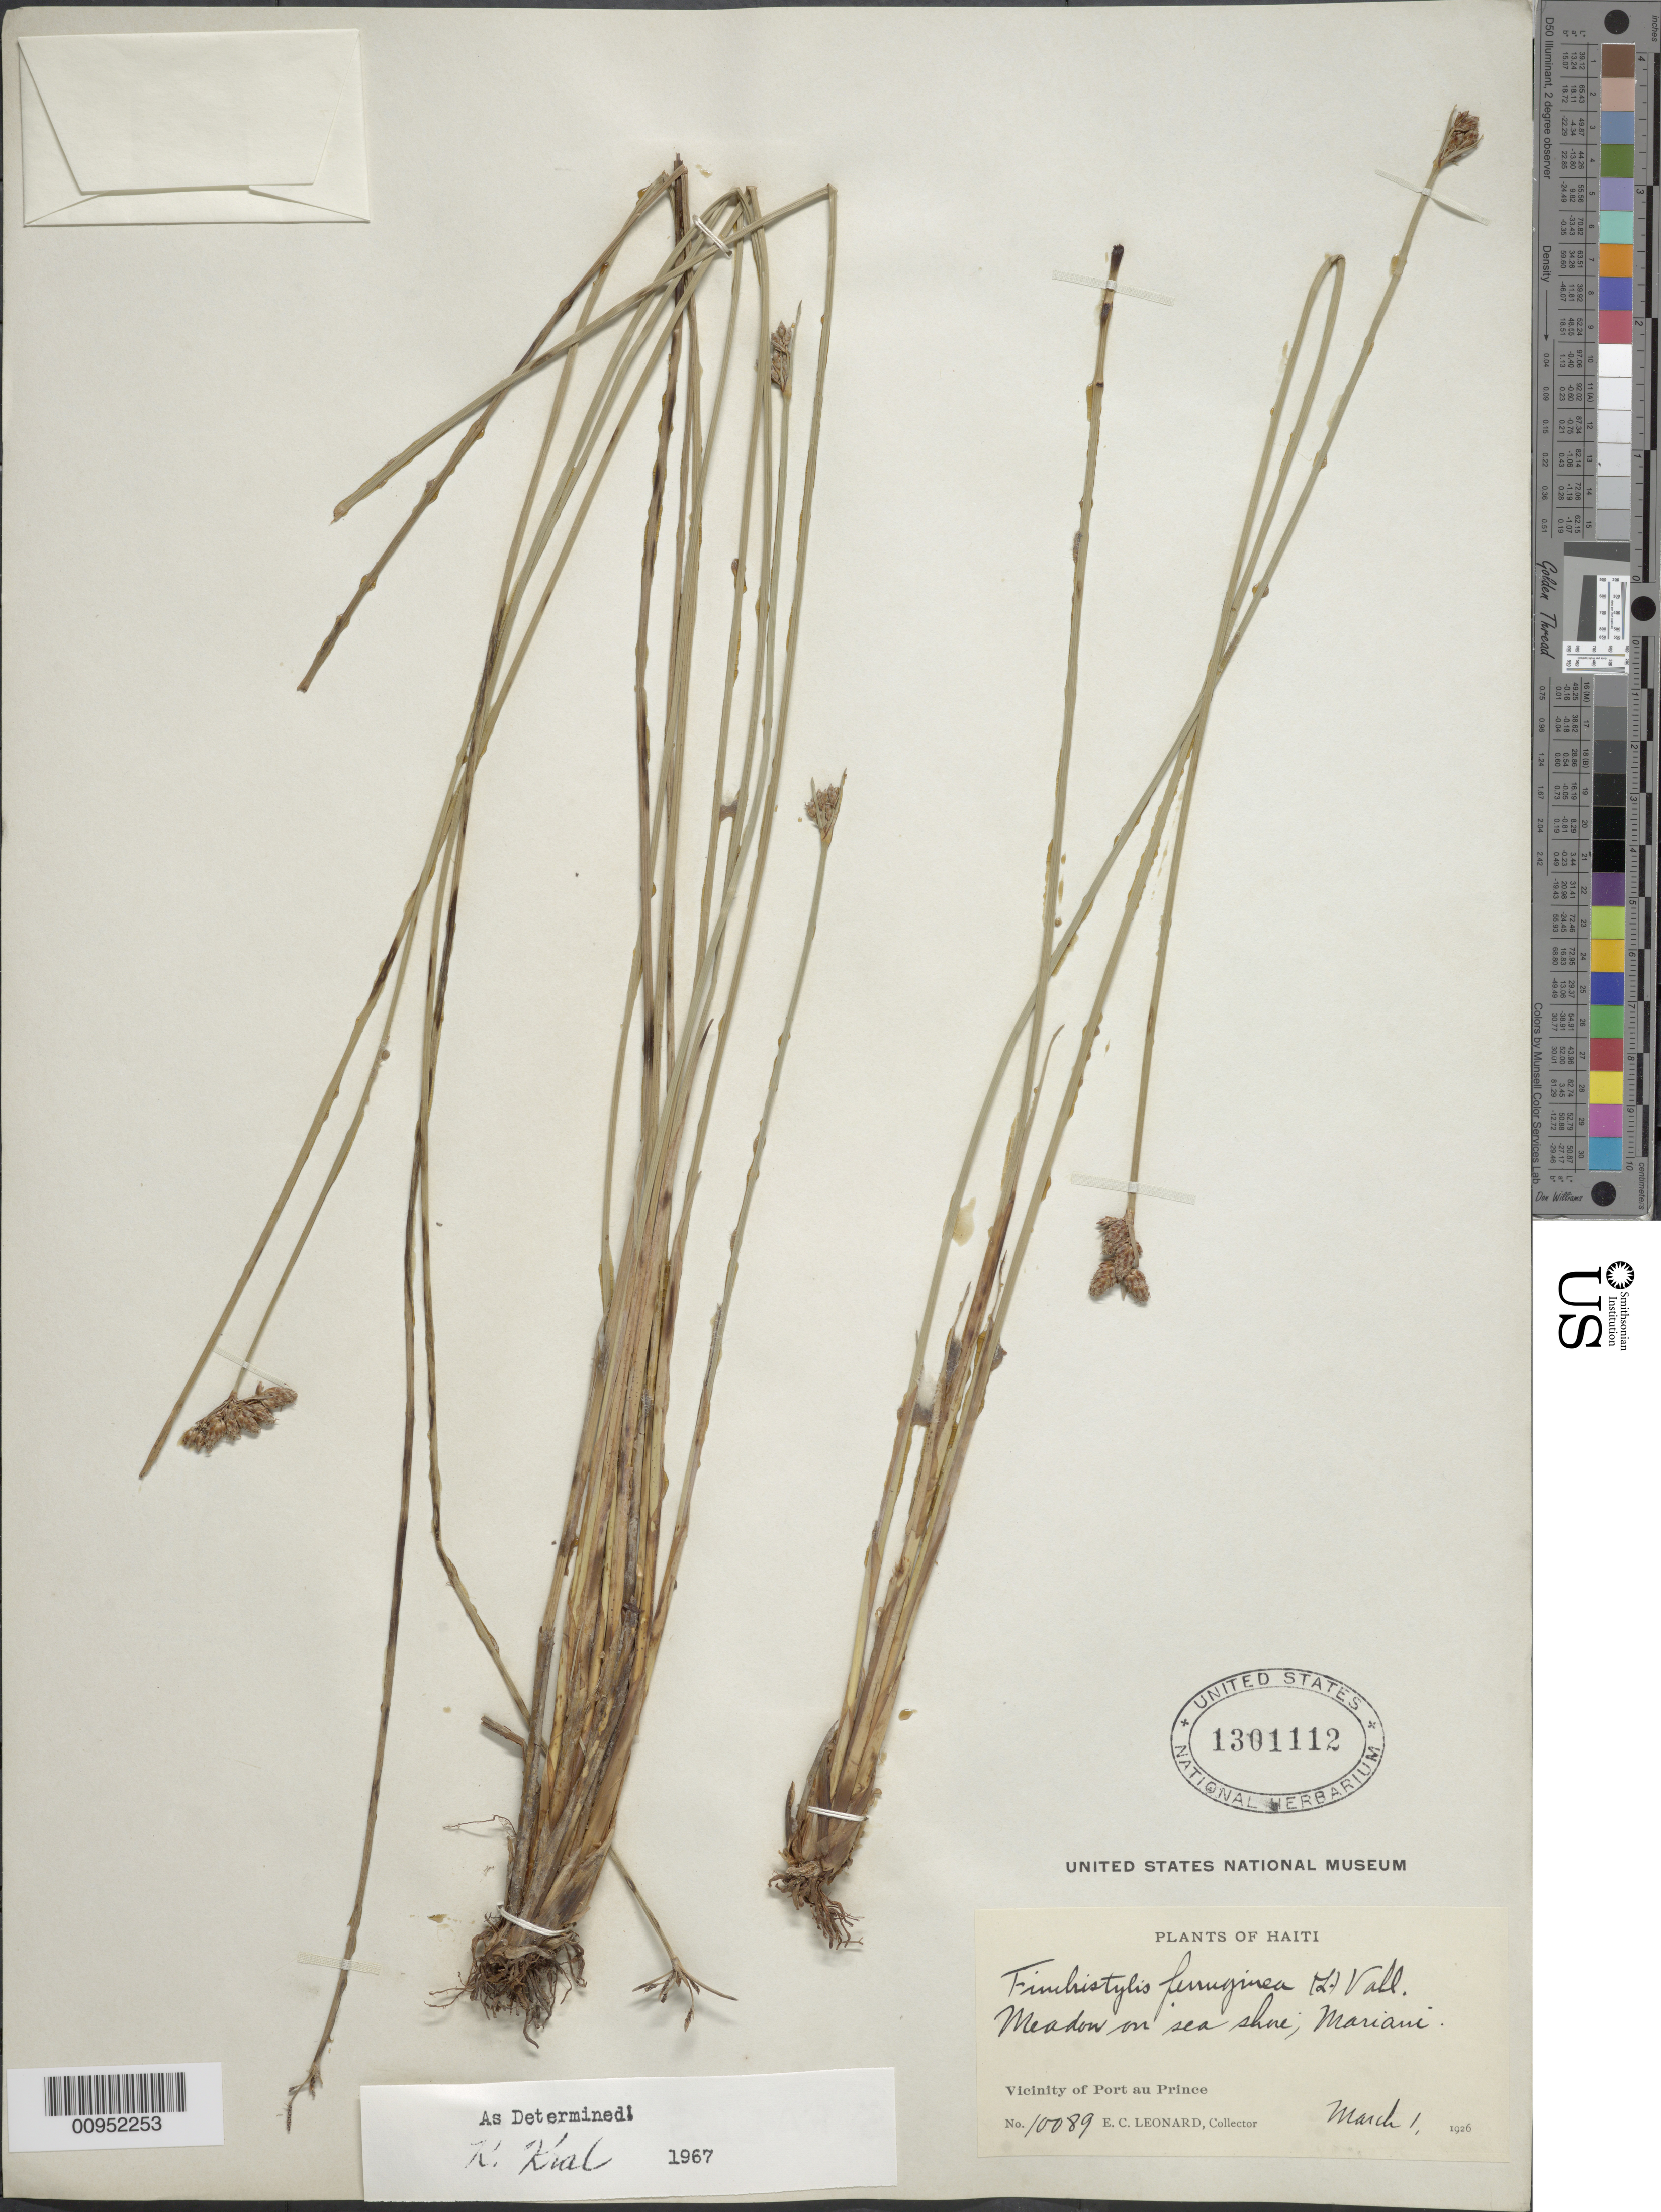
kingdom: Plantae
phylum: Tracheophyta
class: Liliopsida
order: Poales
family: Cyperaceae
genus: Fimbristylis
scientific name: Fimbristylis ferruginea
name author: (L.) Vahl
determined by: Kral, Robert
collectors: E. C. Leonard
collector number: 10089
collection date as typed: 01 Mar 1926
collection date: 1926-03-01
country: Haiti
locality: Vicinity of Port au Prince, meadow on sea shore, Mariani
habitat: Meadow on sea shore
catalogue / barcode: US 1301112